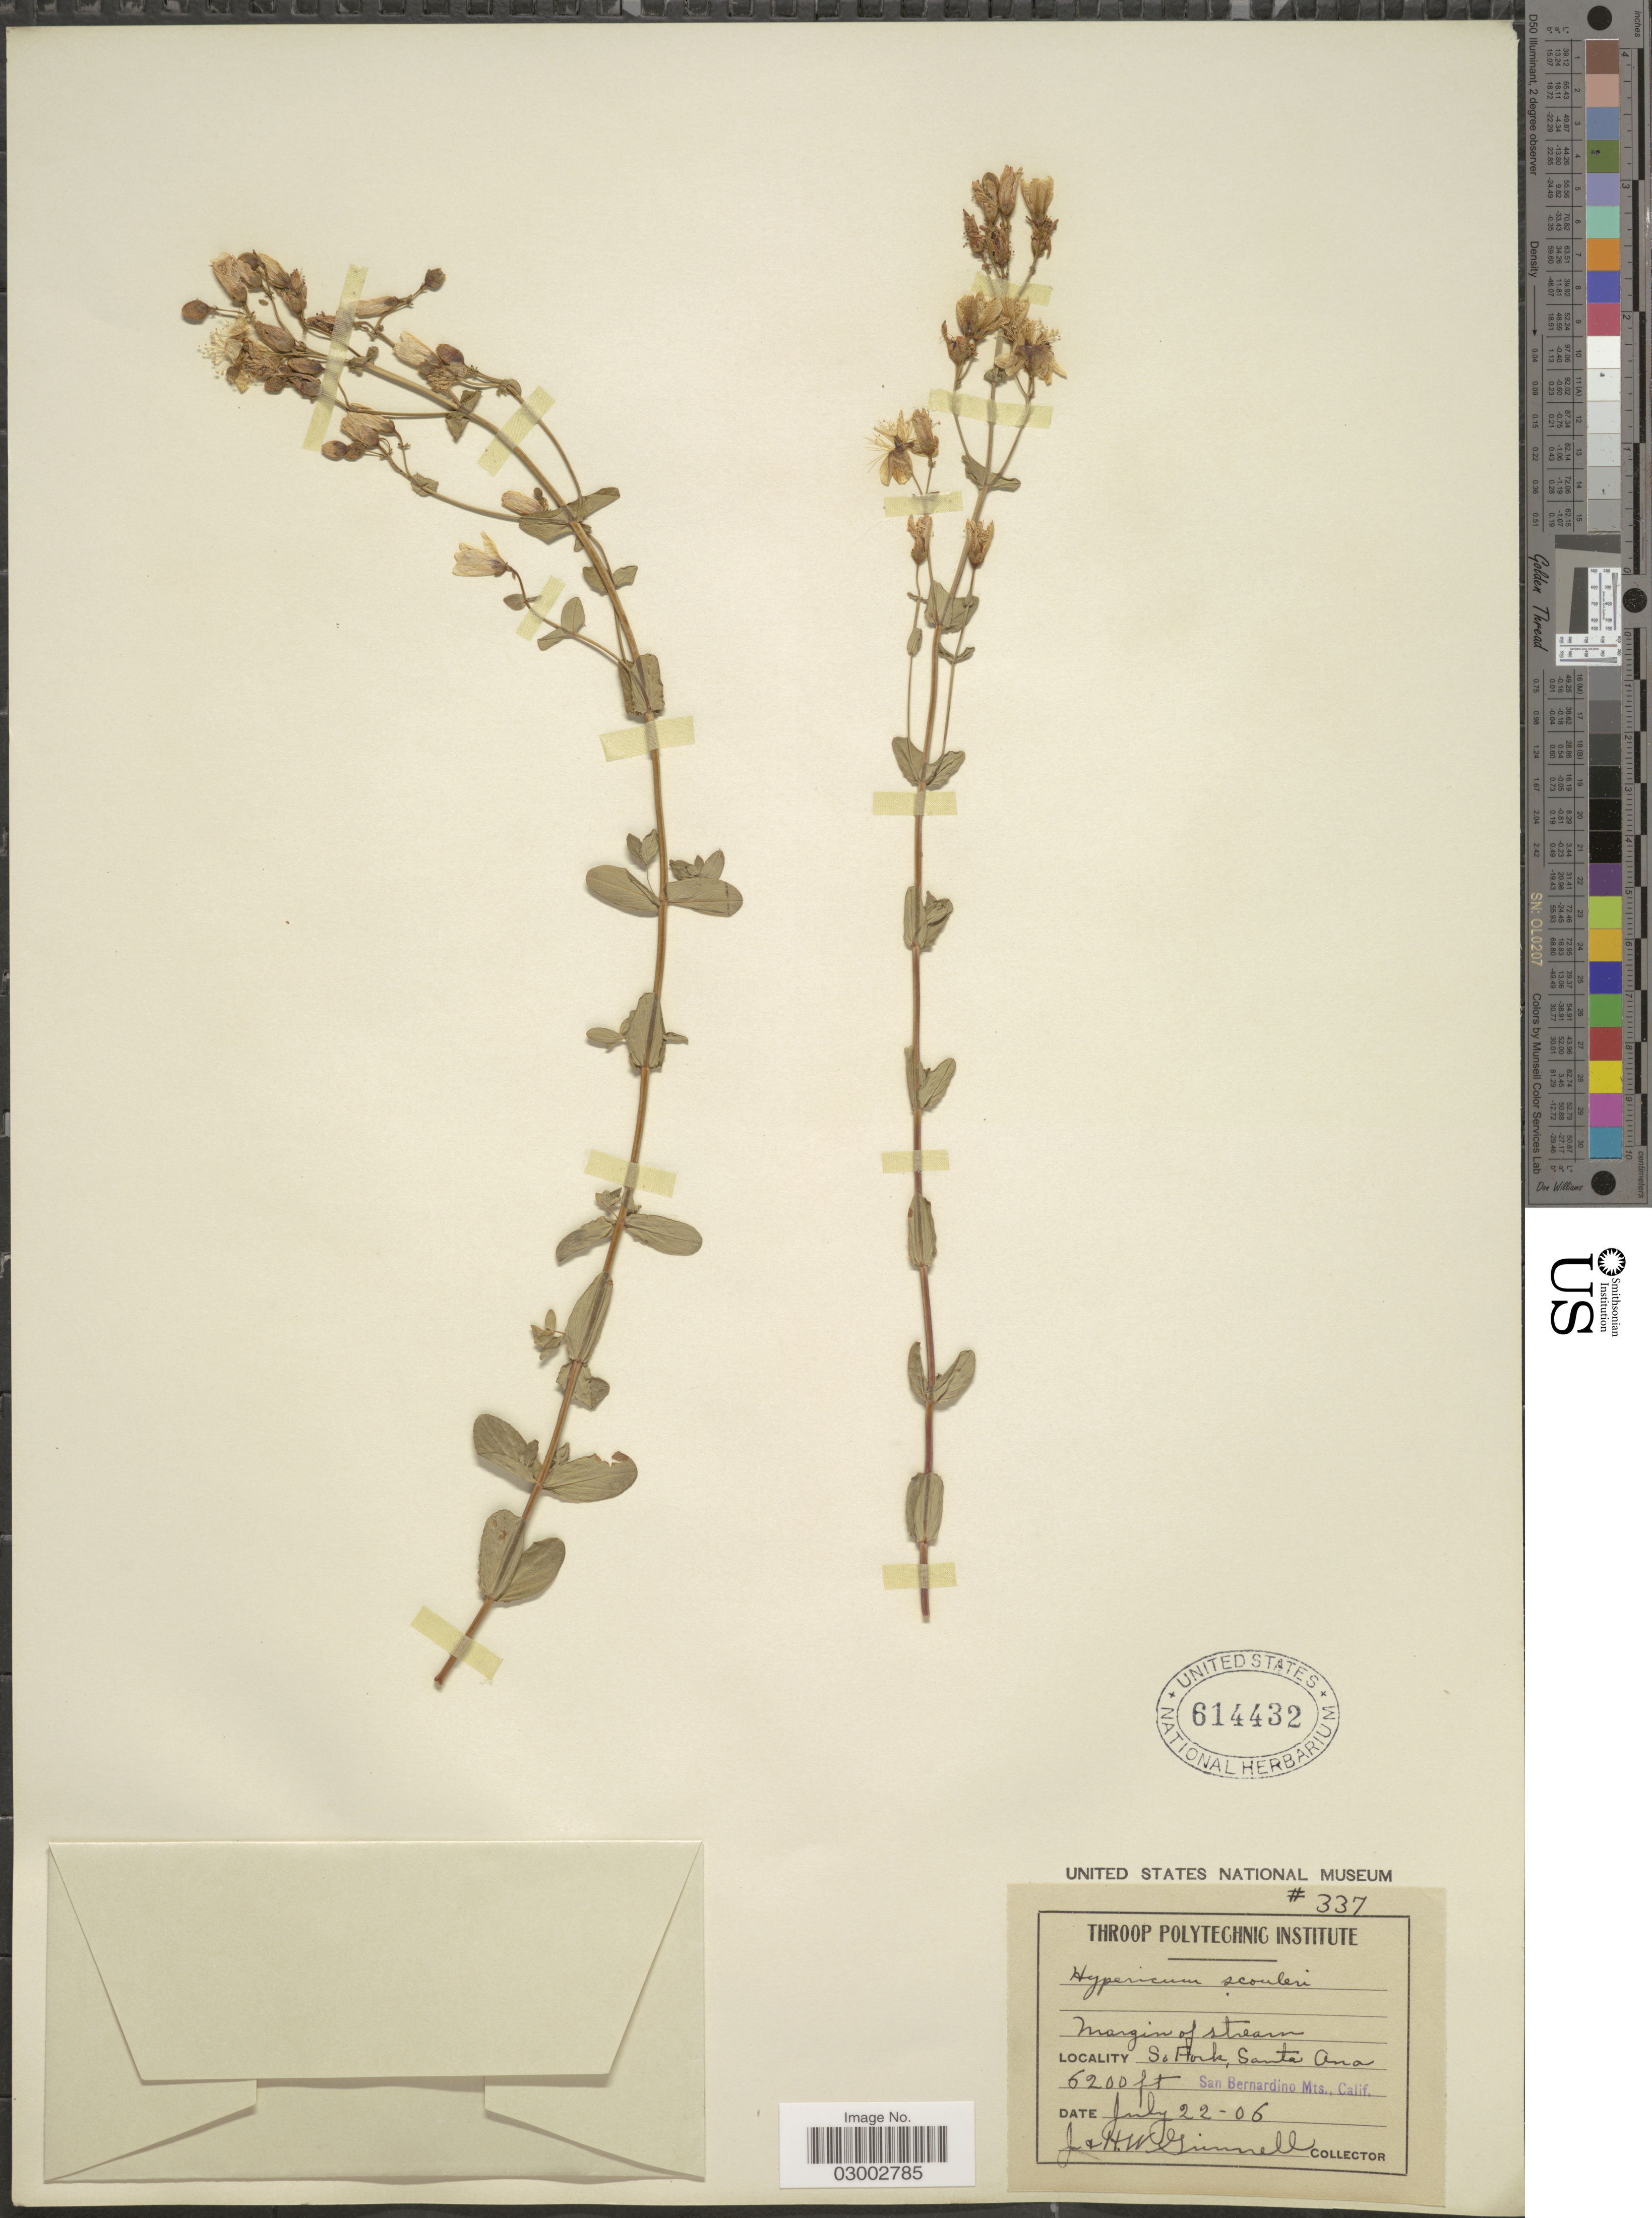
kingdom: Plantae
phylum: Tracheophyta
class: Magnoliopsida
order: Malpighiales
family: Hypericaceae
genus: Hypericum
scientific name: Hypericum scouleri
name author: Hook.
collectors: J. Grinnell & H. Grinnell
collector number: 337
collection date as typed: Transcribed d/m/y: 22/7/6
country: United States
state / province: California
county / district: San Bernardino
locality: So Fork, Santa Ana. San Bernardino Mts.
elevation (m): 1890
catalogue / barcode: US 614432